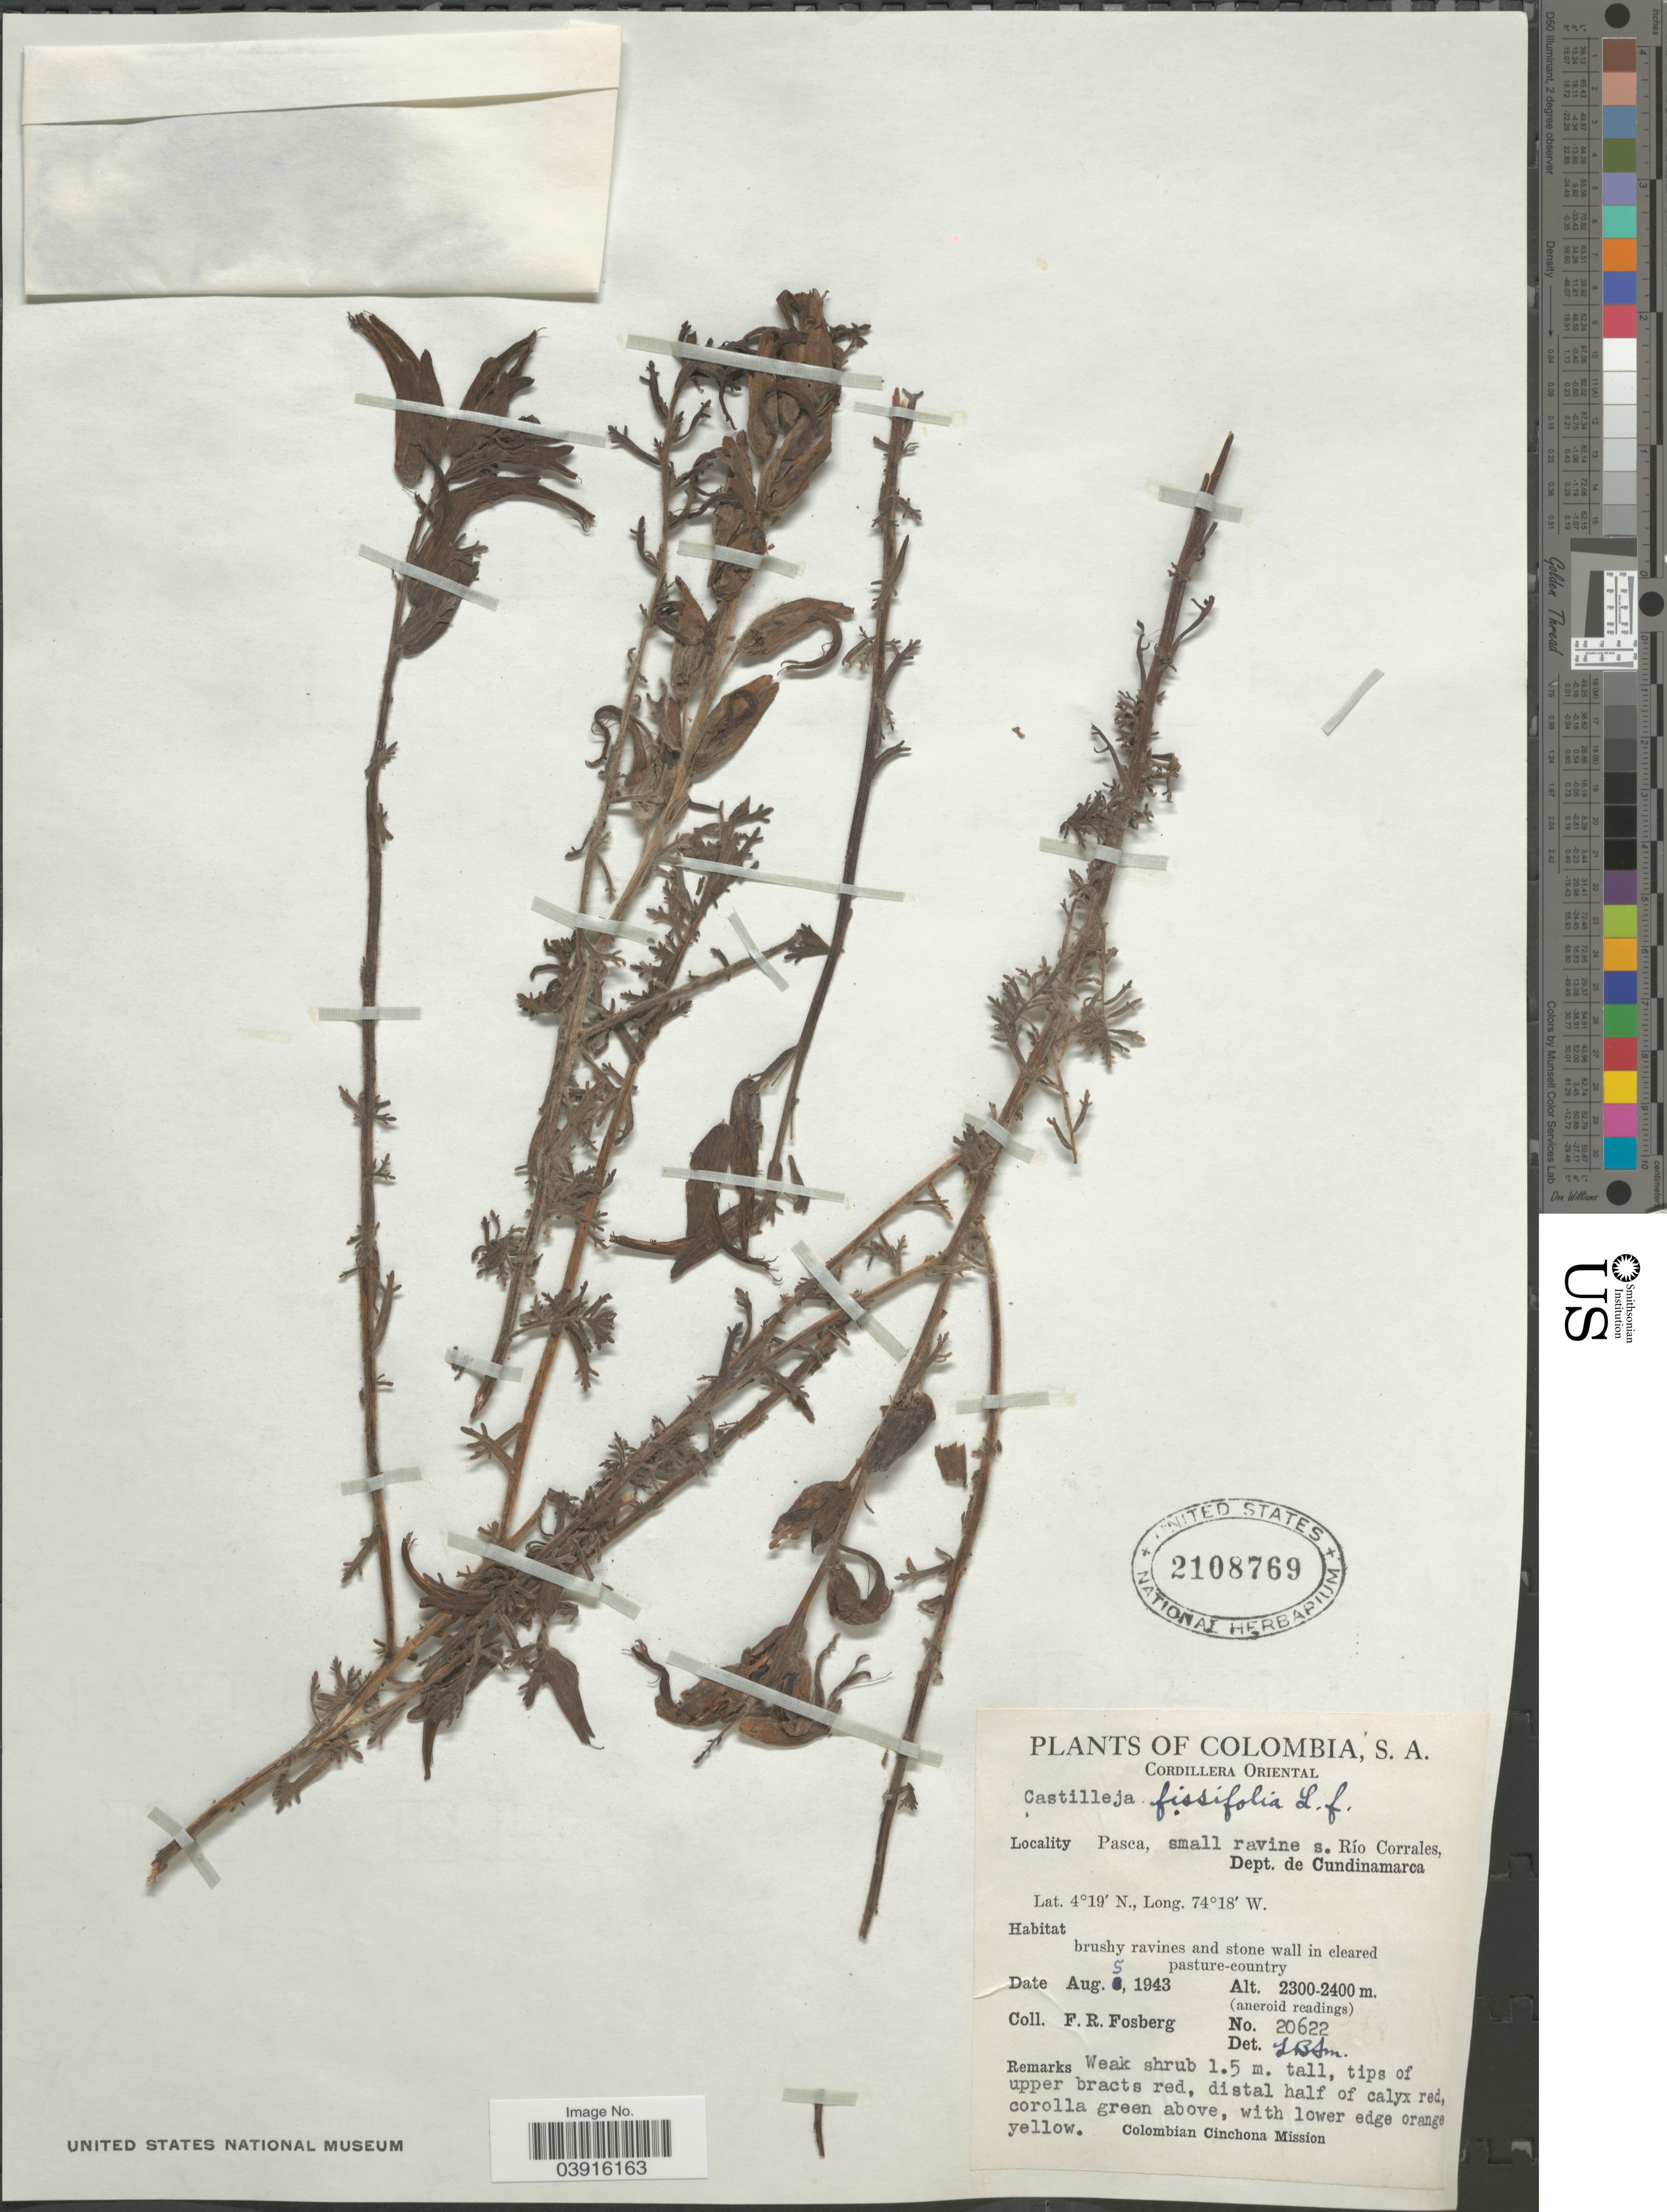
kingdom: Plantae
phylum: Tracheophyta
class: Magnoliopsida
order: Lamiales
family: Orobanchaceae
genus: Castilleja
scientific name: Castilleja fissifolia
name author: L. f.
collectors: F. R. Fosberg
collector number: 20622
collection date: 1943-08-05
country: Colombia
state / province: Cundinamarca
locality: Cordillera Oriental. Pasca, small ravine s. Río Corrales, Dept. de Cundinamarca.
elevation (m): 2300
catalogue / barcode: US 2108769